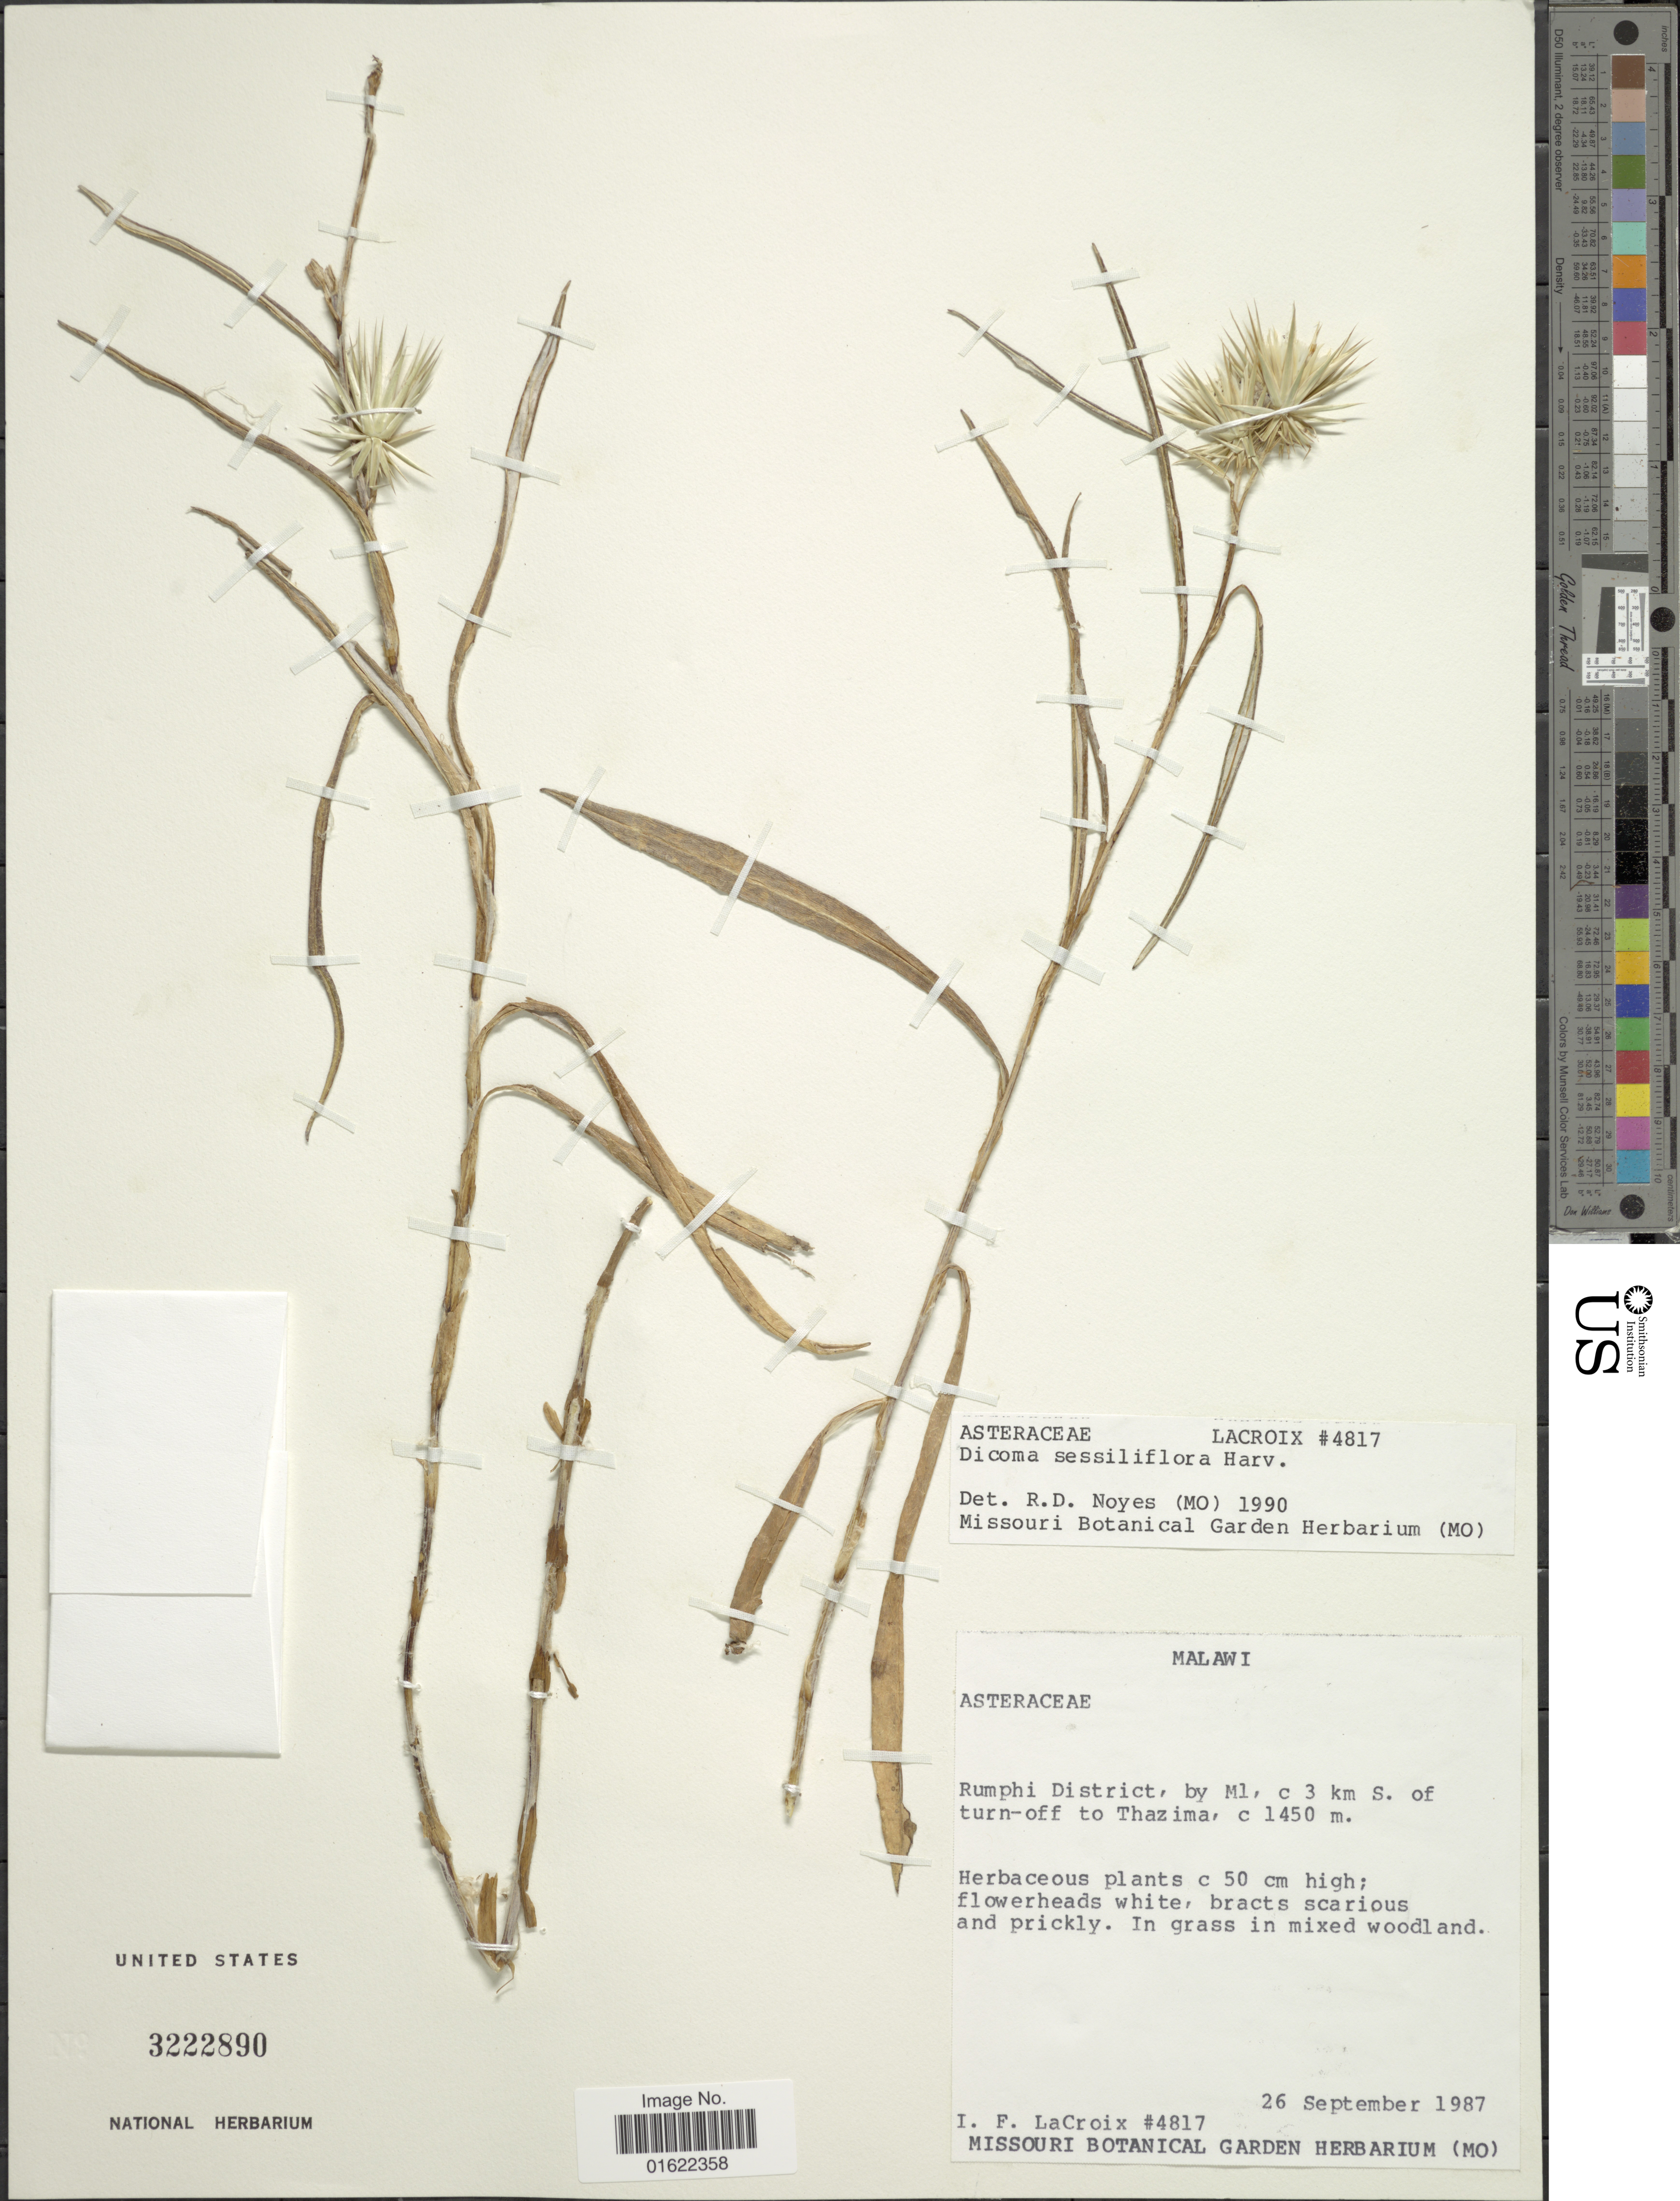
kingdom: Plantae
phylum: Tracheophyta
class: Magnoliopsida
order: Asterales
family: Asteraceae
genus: Macledium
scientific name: Macledium sessiliflorum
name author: (Harv.) S. Ortiz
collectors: I. la Croix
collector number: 4817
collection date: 1987-09-26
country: Malawi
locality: Rumphi District, by M1, 3 km S. of turn-off to Thazima.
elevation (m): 1450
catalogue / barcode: US 3222890